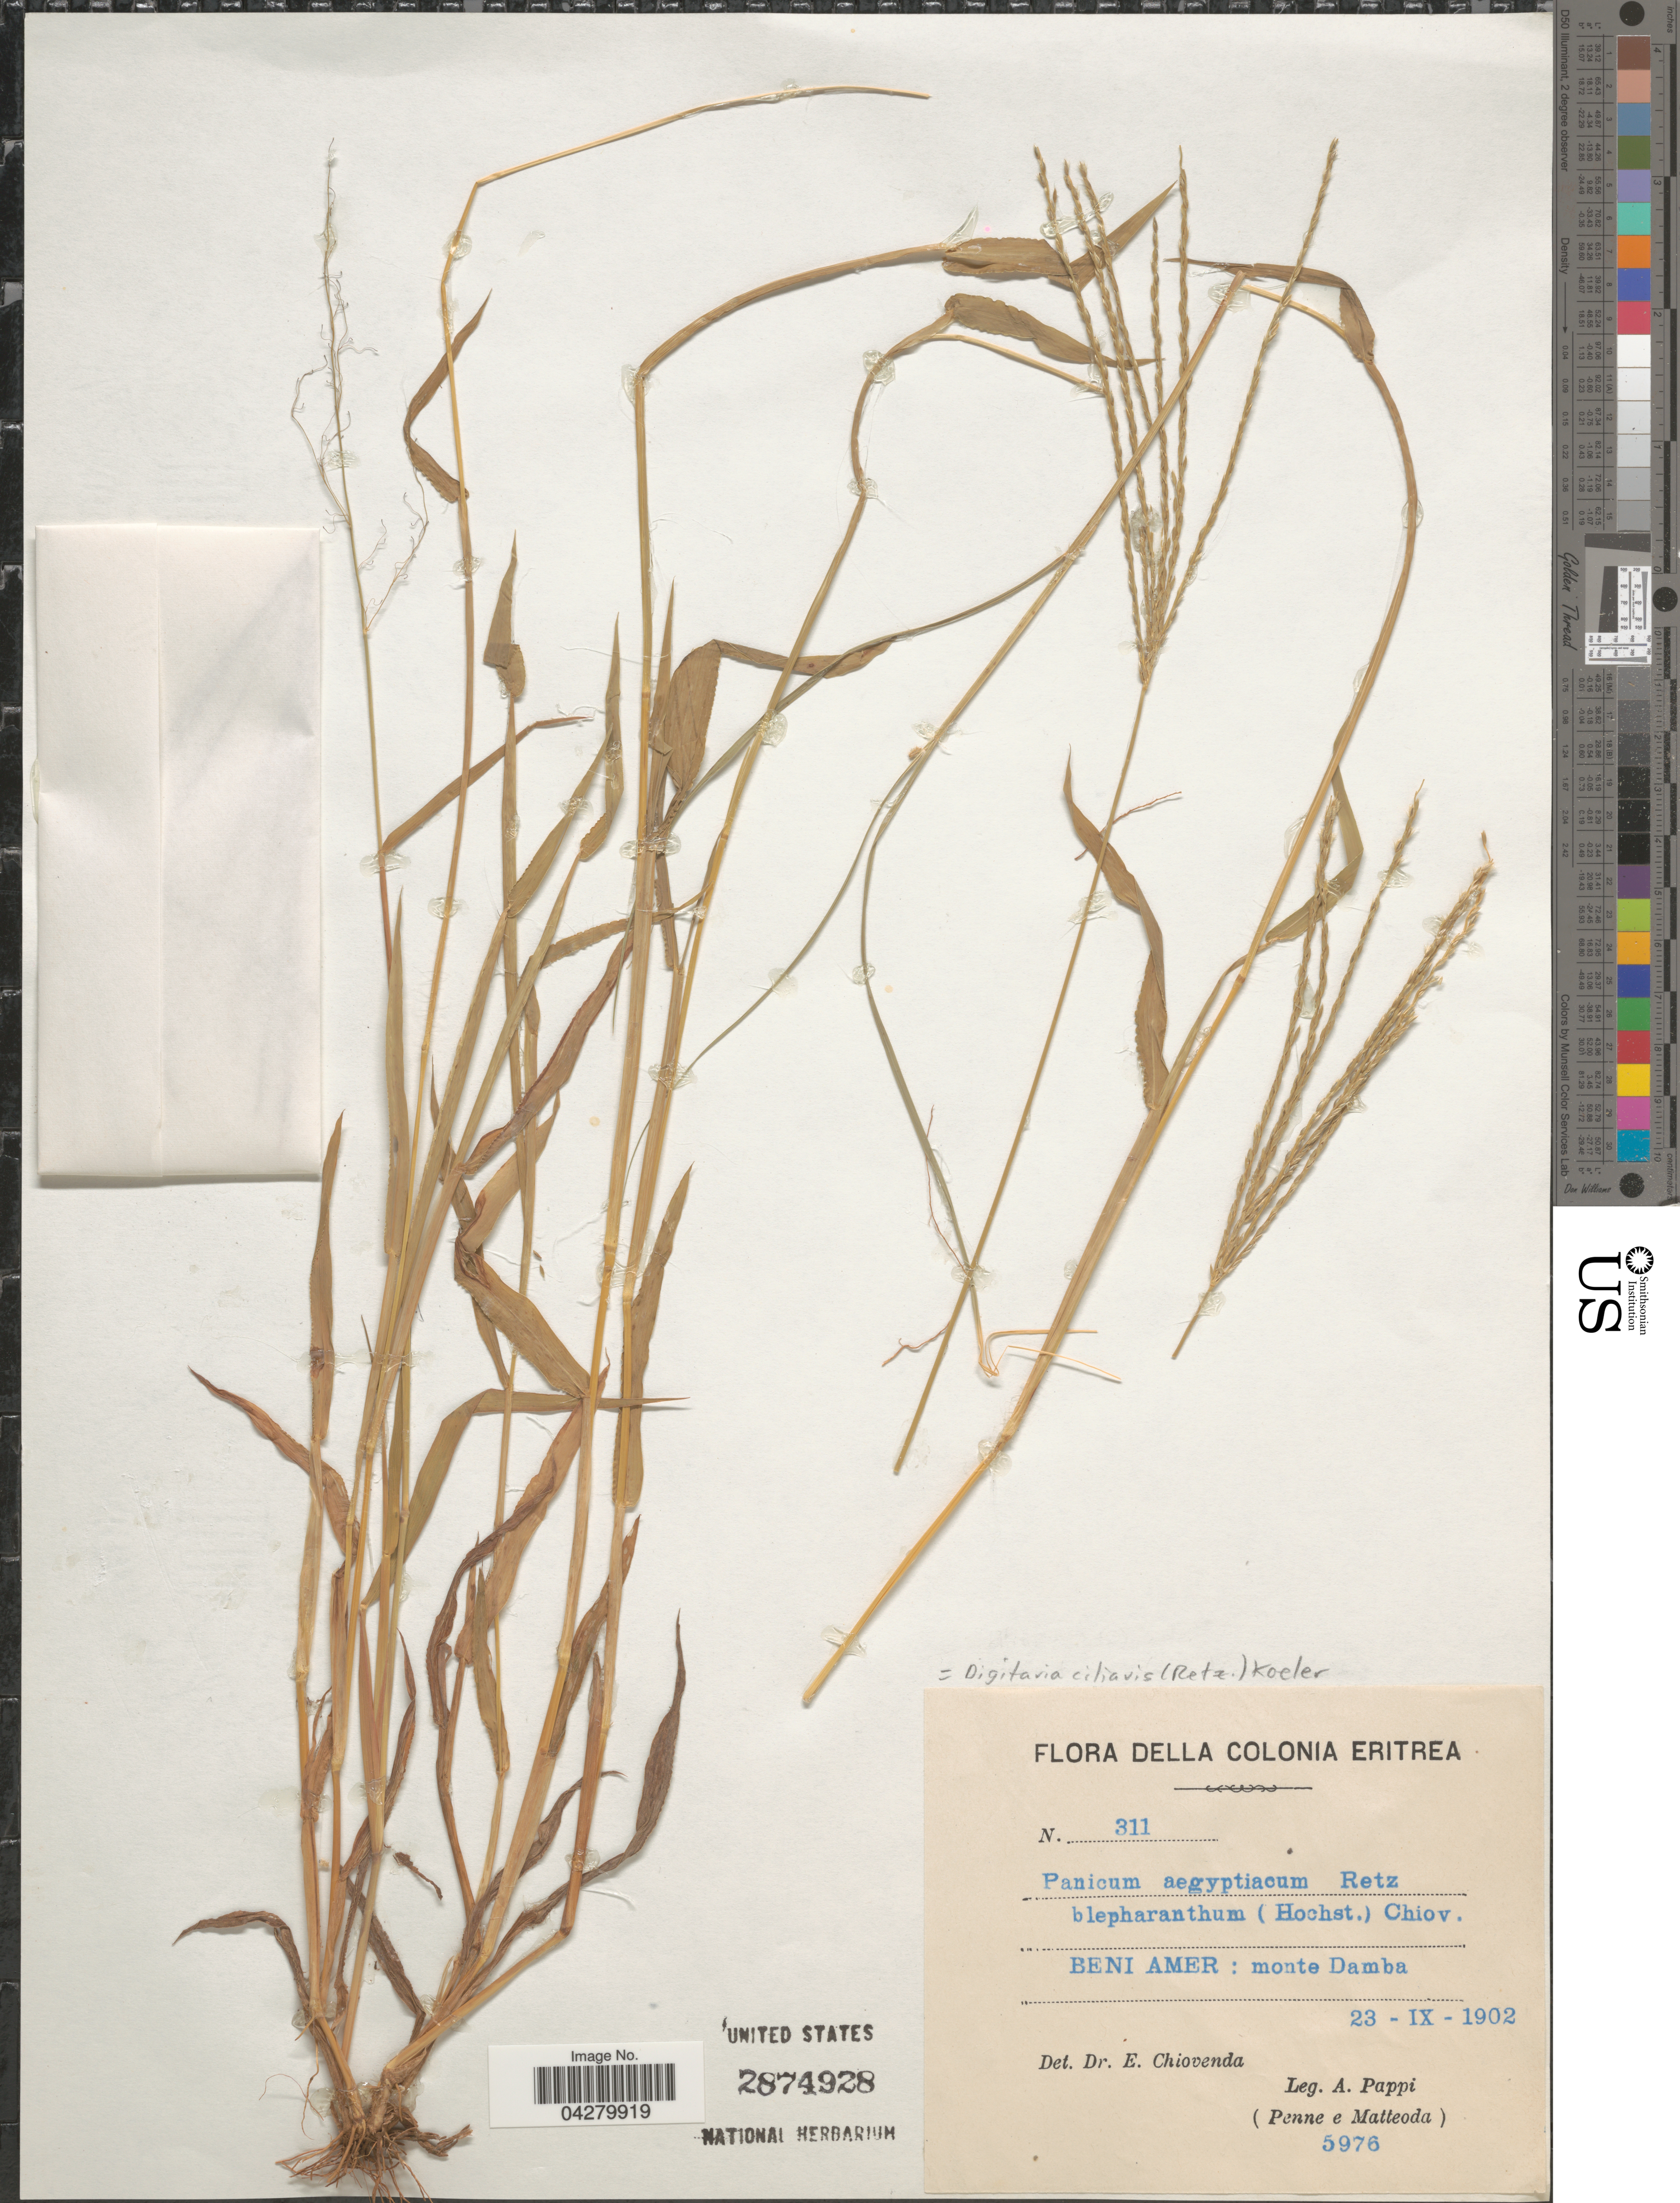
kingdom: Plantae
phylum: Tracheophyta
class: Liliopsida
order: Poales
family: Poaceae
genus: Digitaria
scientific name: Digitaria ciliaris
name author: (Retz.) Koeler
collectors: A. Pappi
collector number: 311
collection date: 1902-09-23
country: Eritrea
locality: Colonia eritrea. Beni Amer: monte Damba.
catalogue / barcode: US 2874928